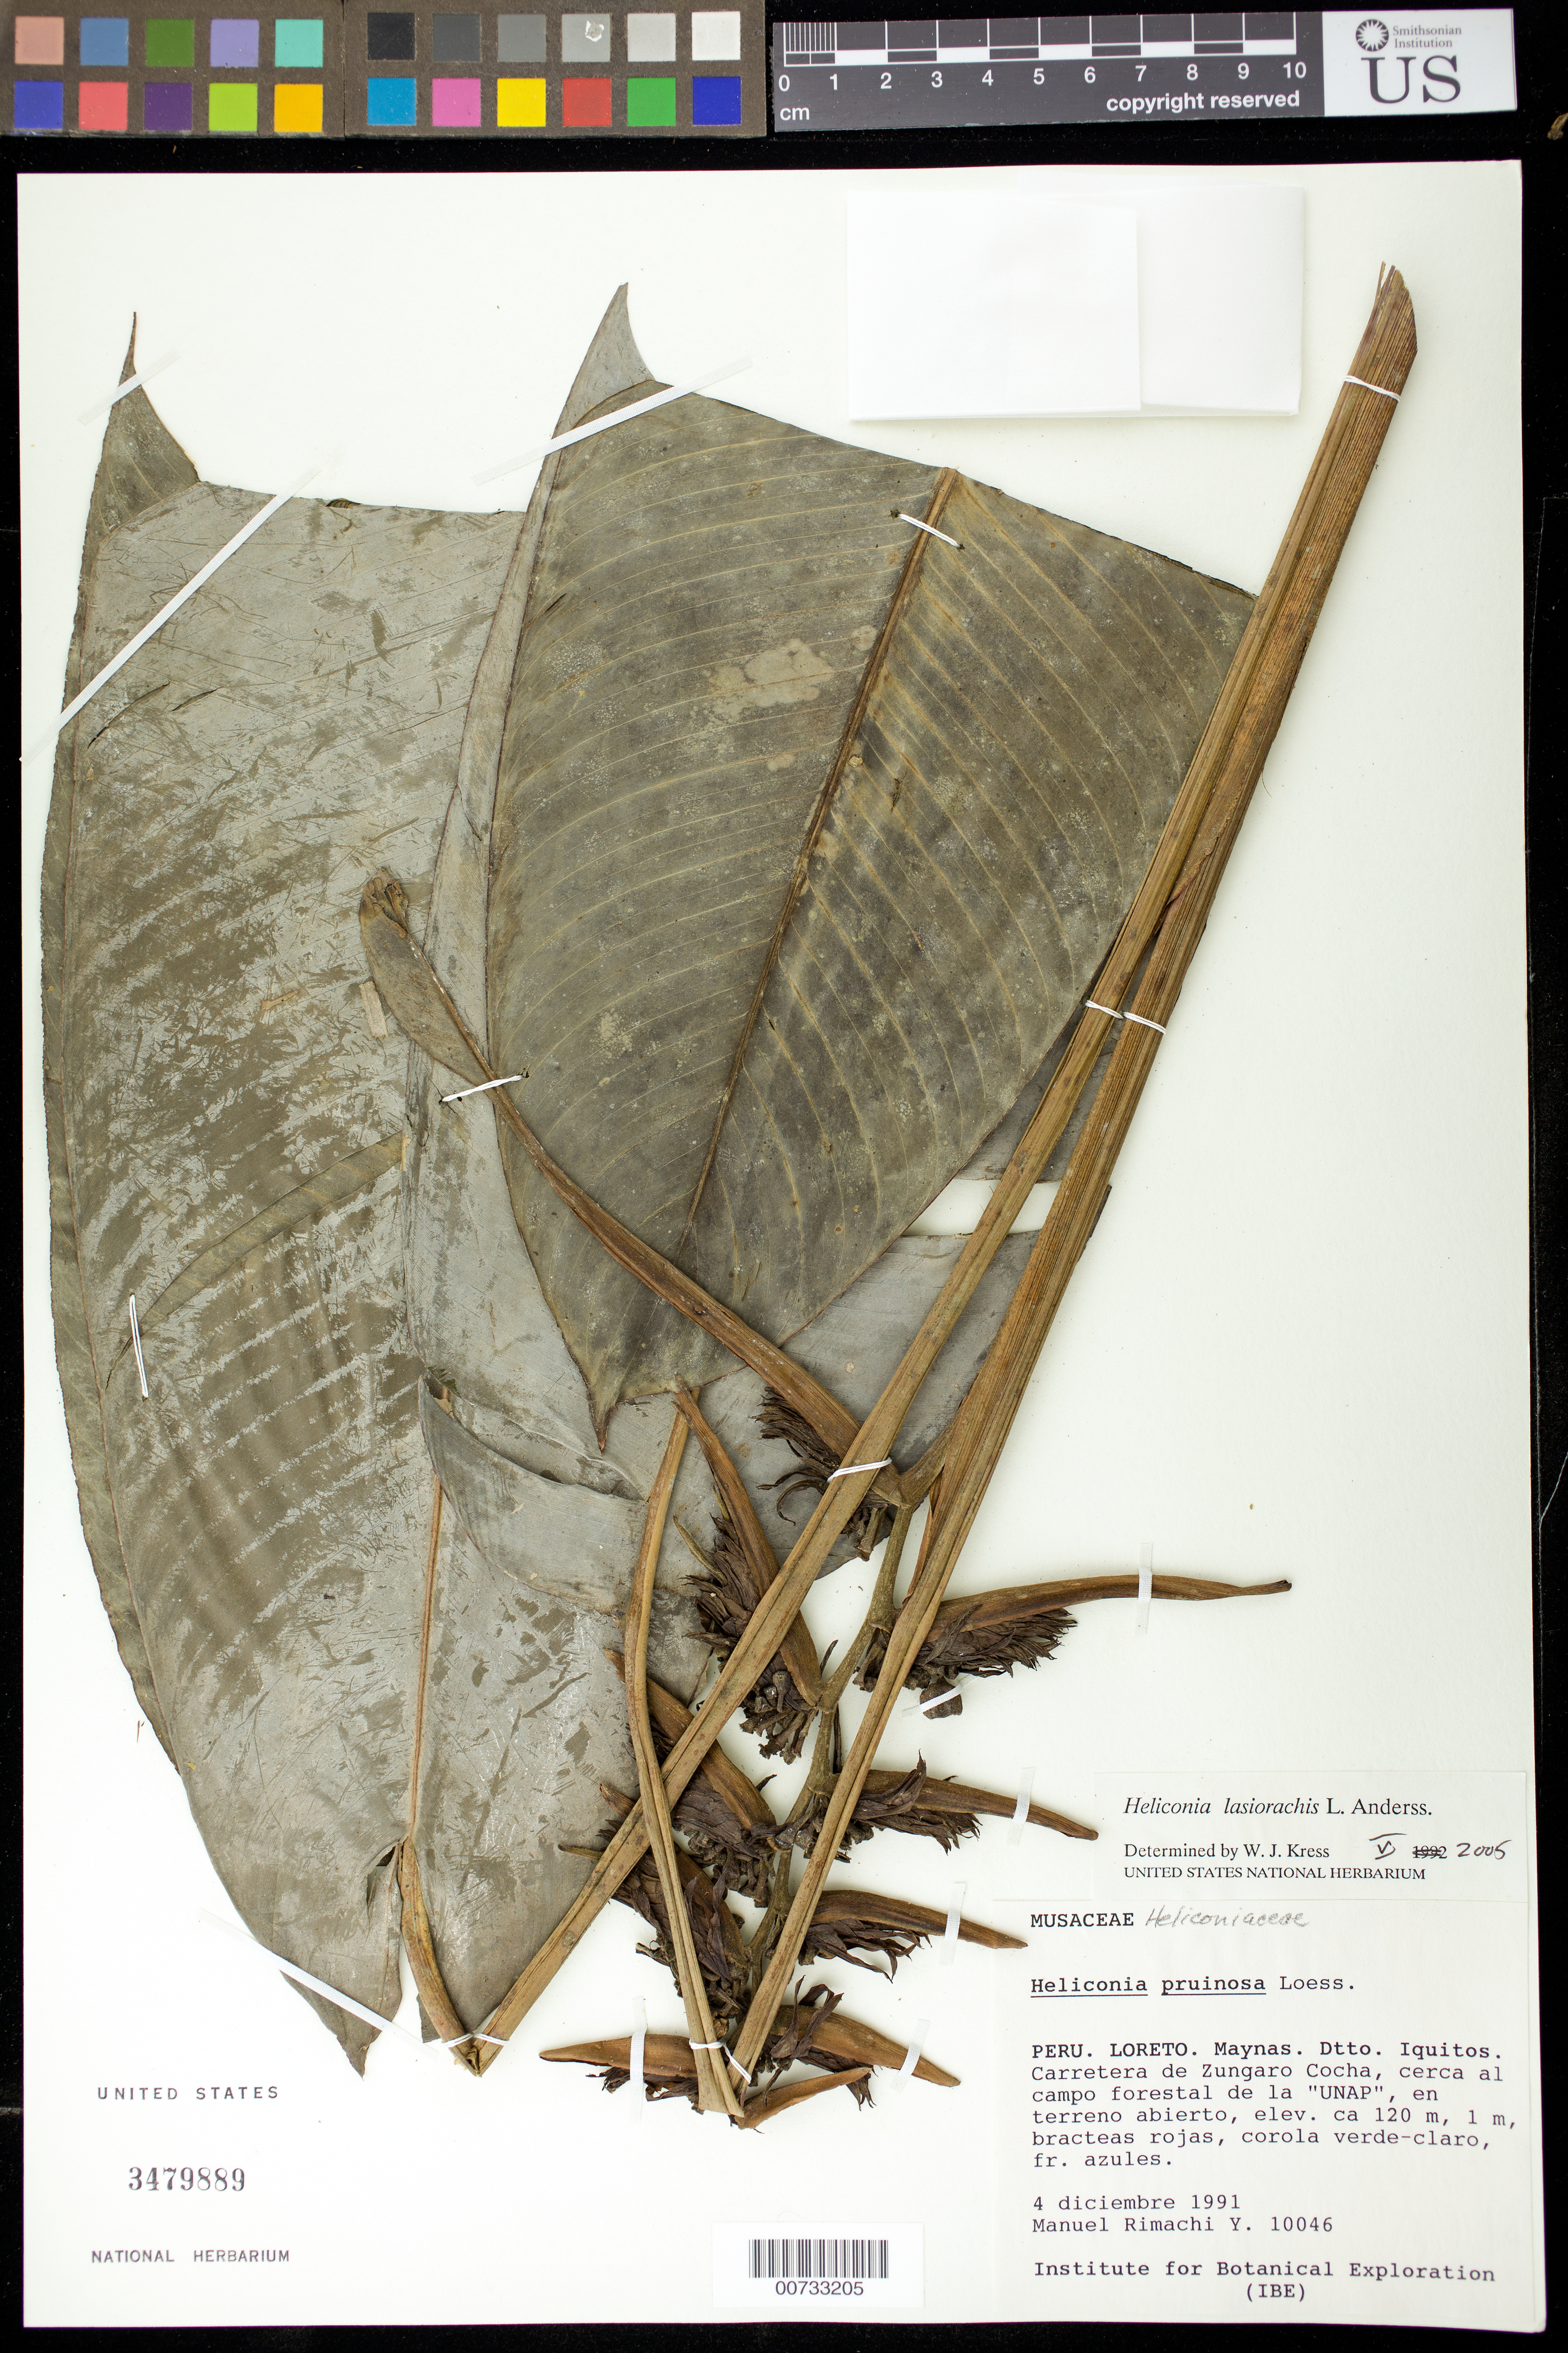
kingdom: Plantae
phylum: Tracheophyta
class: Liliopsida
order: Zingiberales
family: Heliconiaceae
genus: Heliconia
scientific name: Heliconia lasiorachis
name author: L. Andersson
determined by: Kress, W. J., (US), Smithsonian Institution - National Museum of Natural History (UNITED STATES)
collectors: M. Rimachi Y.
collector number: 10046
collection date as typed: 04 Dec 1991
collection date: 1991-12-04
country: Peru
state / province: Loreto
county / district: Maynas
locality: Carretera de Zungaro Cocha, cerca al campo forestal de la "UNAP", en terreno abierto, Dtto. Iquitos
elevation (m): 120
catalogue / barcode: US 3479889